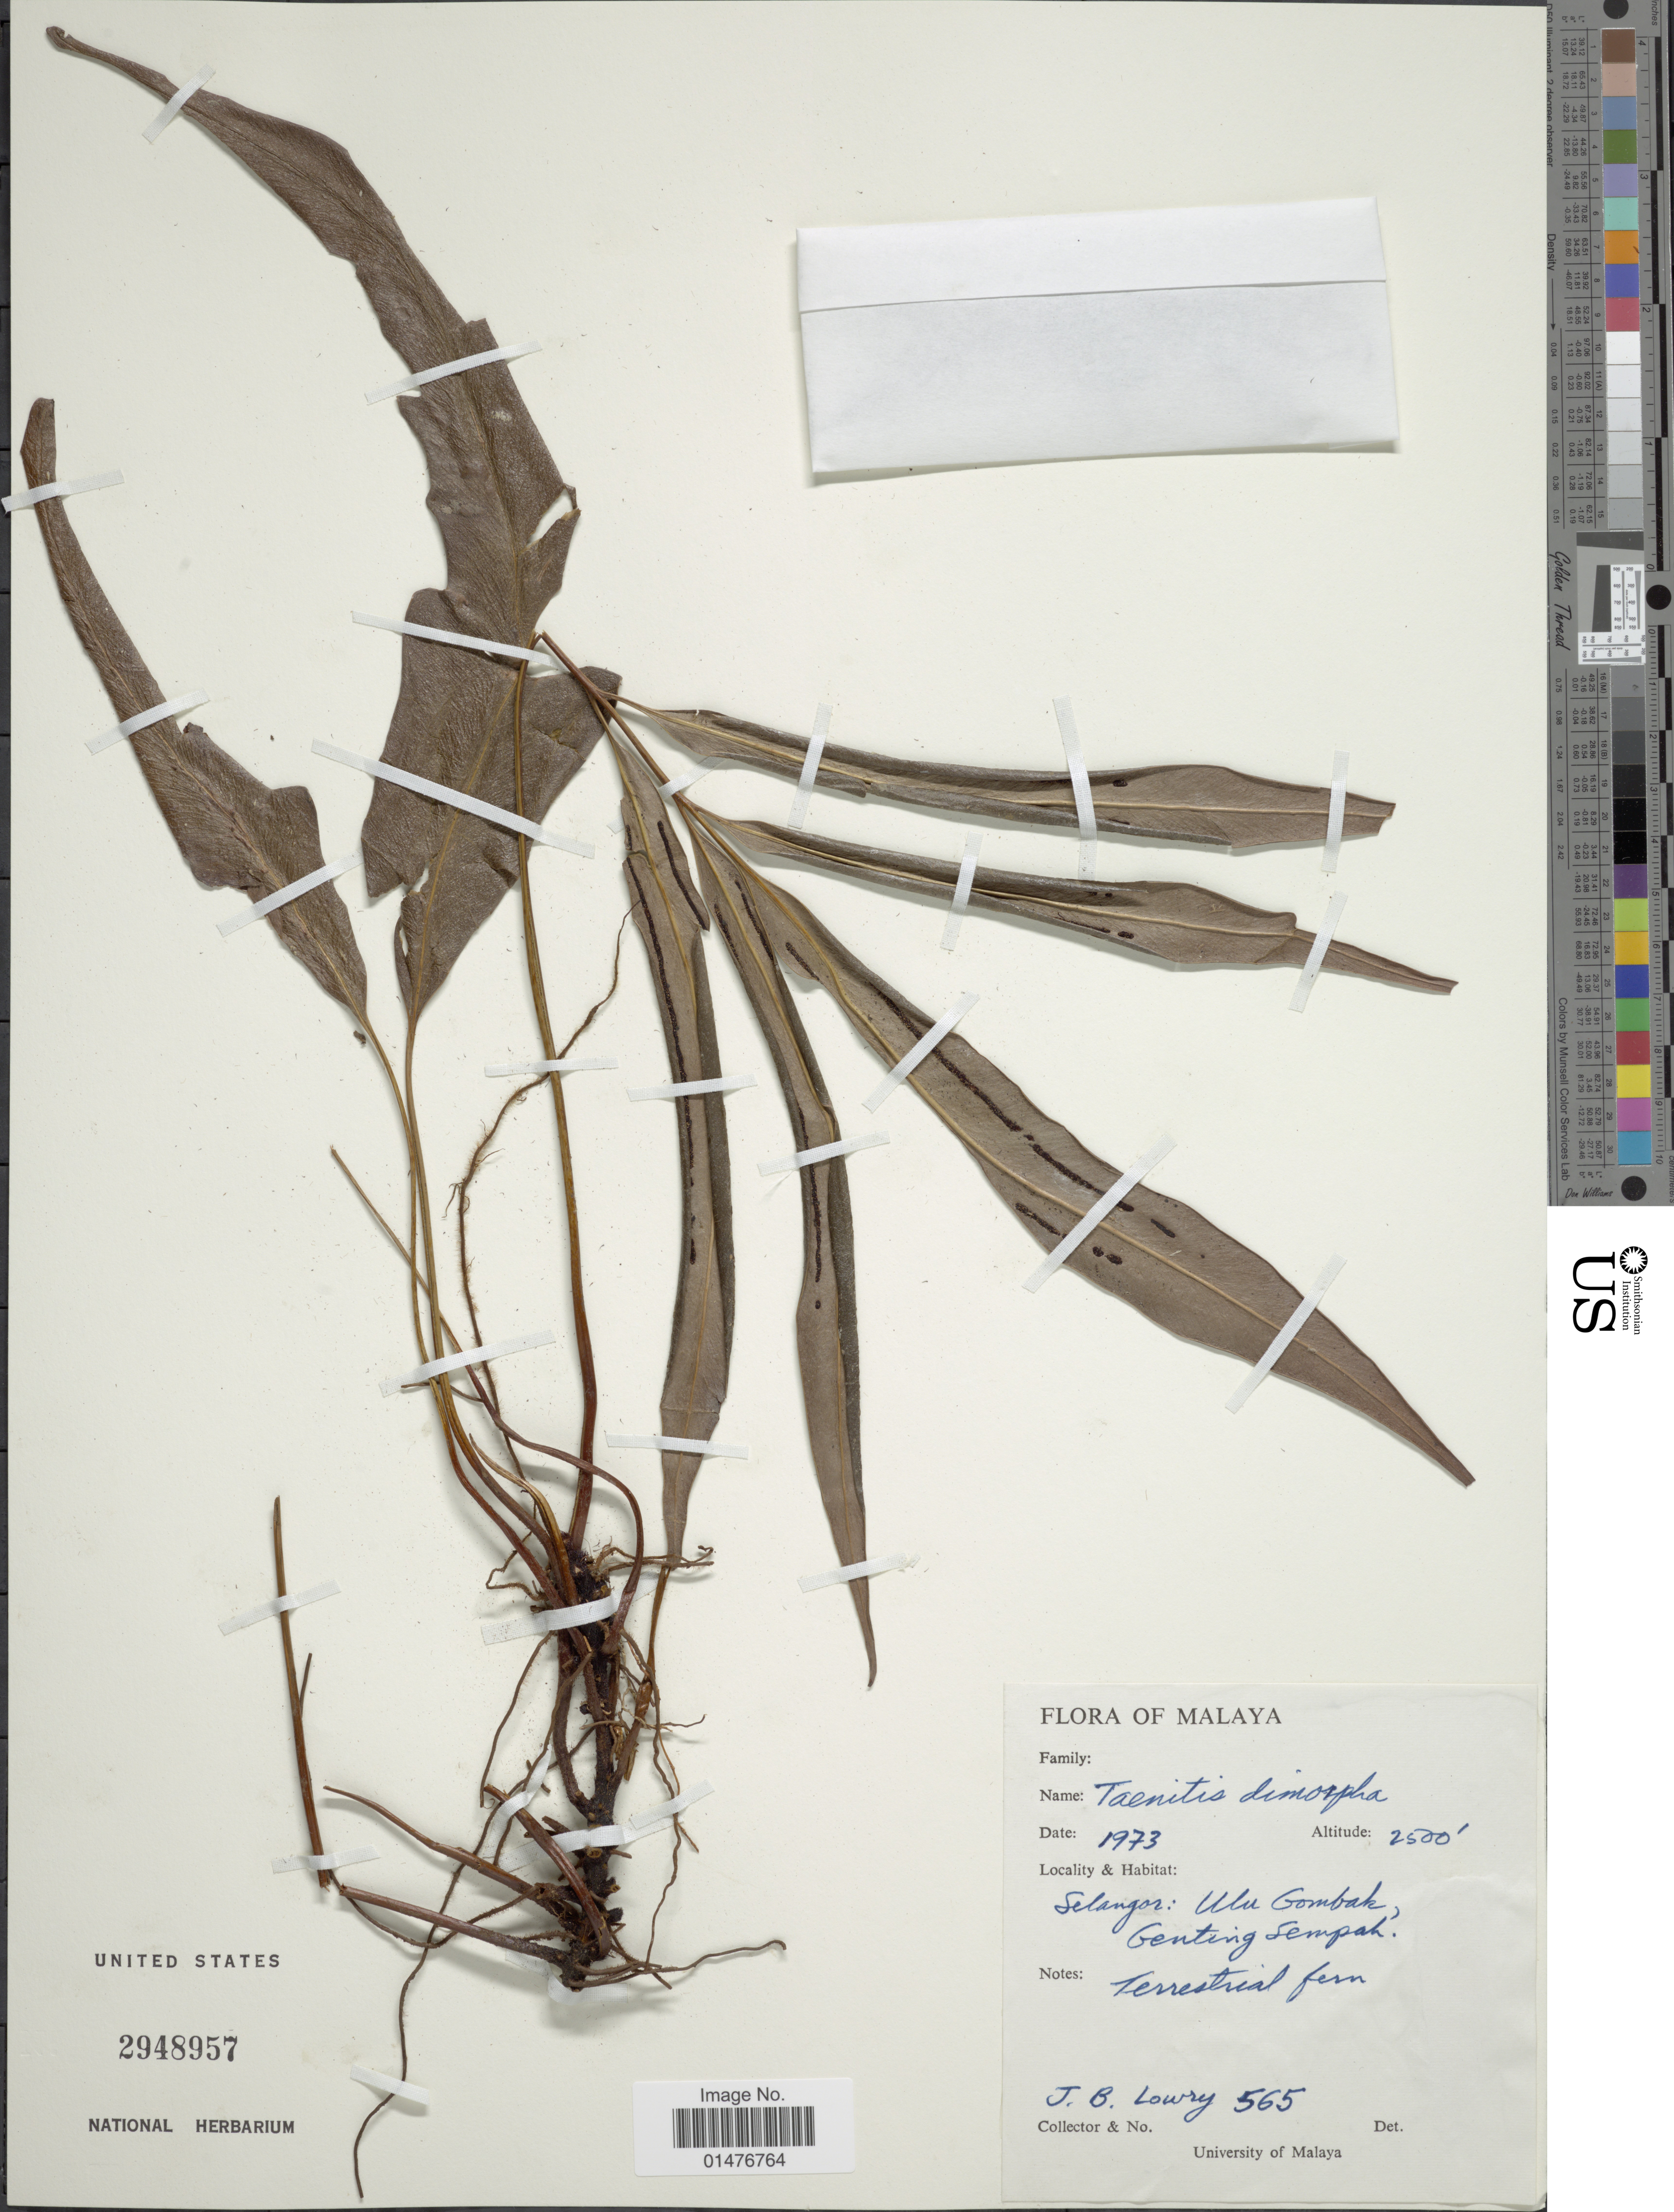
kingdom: Plantae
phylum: Tracheophyta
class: Polypodiopsida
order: Polypodiales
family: Pteridaceae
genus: Taenitis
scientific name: Taenitis blechnoides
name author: (Willd.) Sw.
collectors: J. Lowry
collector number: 565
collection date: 1973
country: Malaysia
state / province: Selangor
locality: Selangor: Ulu Gombak, Genting Sempah, Malaya.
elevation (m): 762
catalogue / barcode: US 2948957